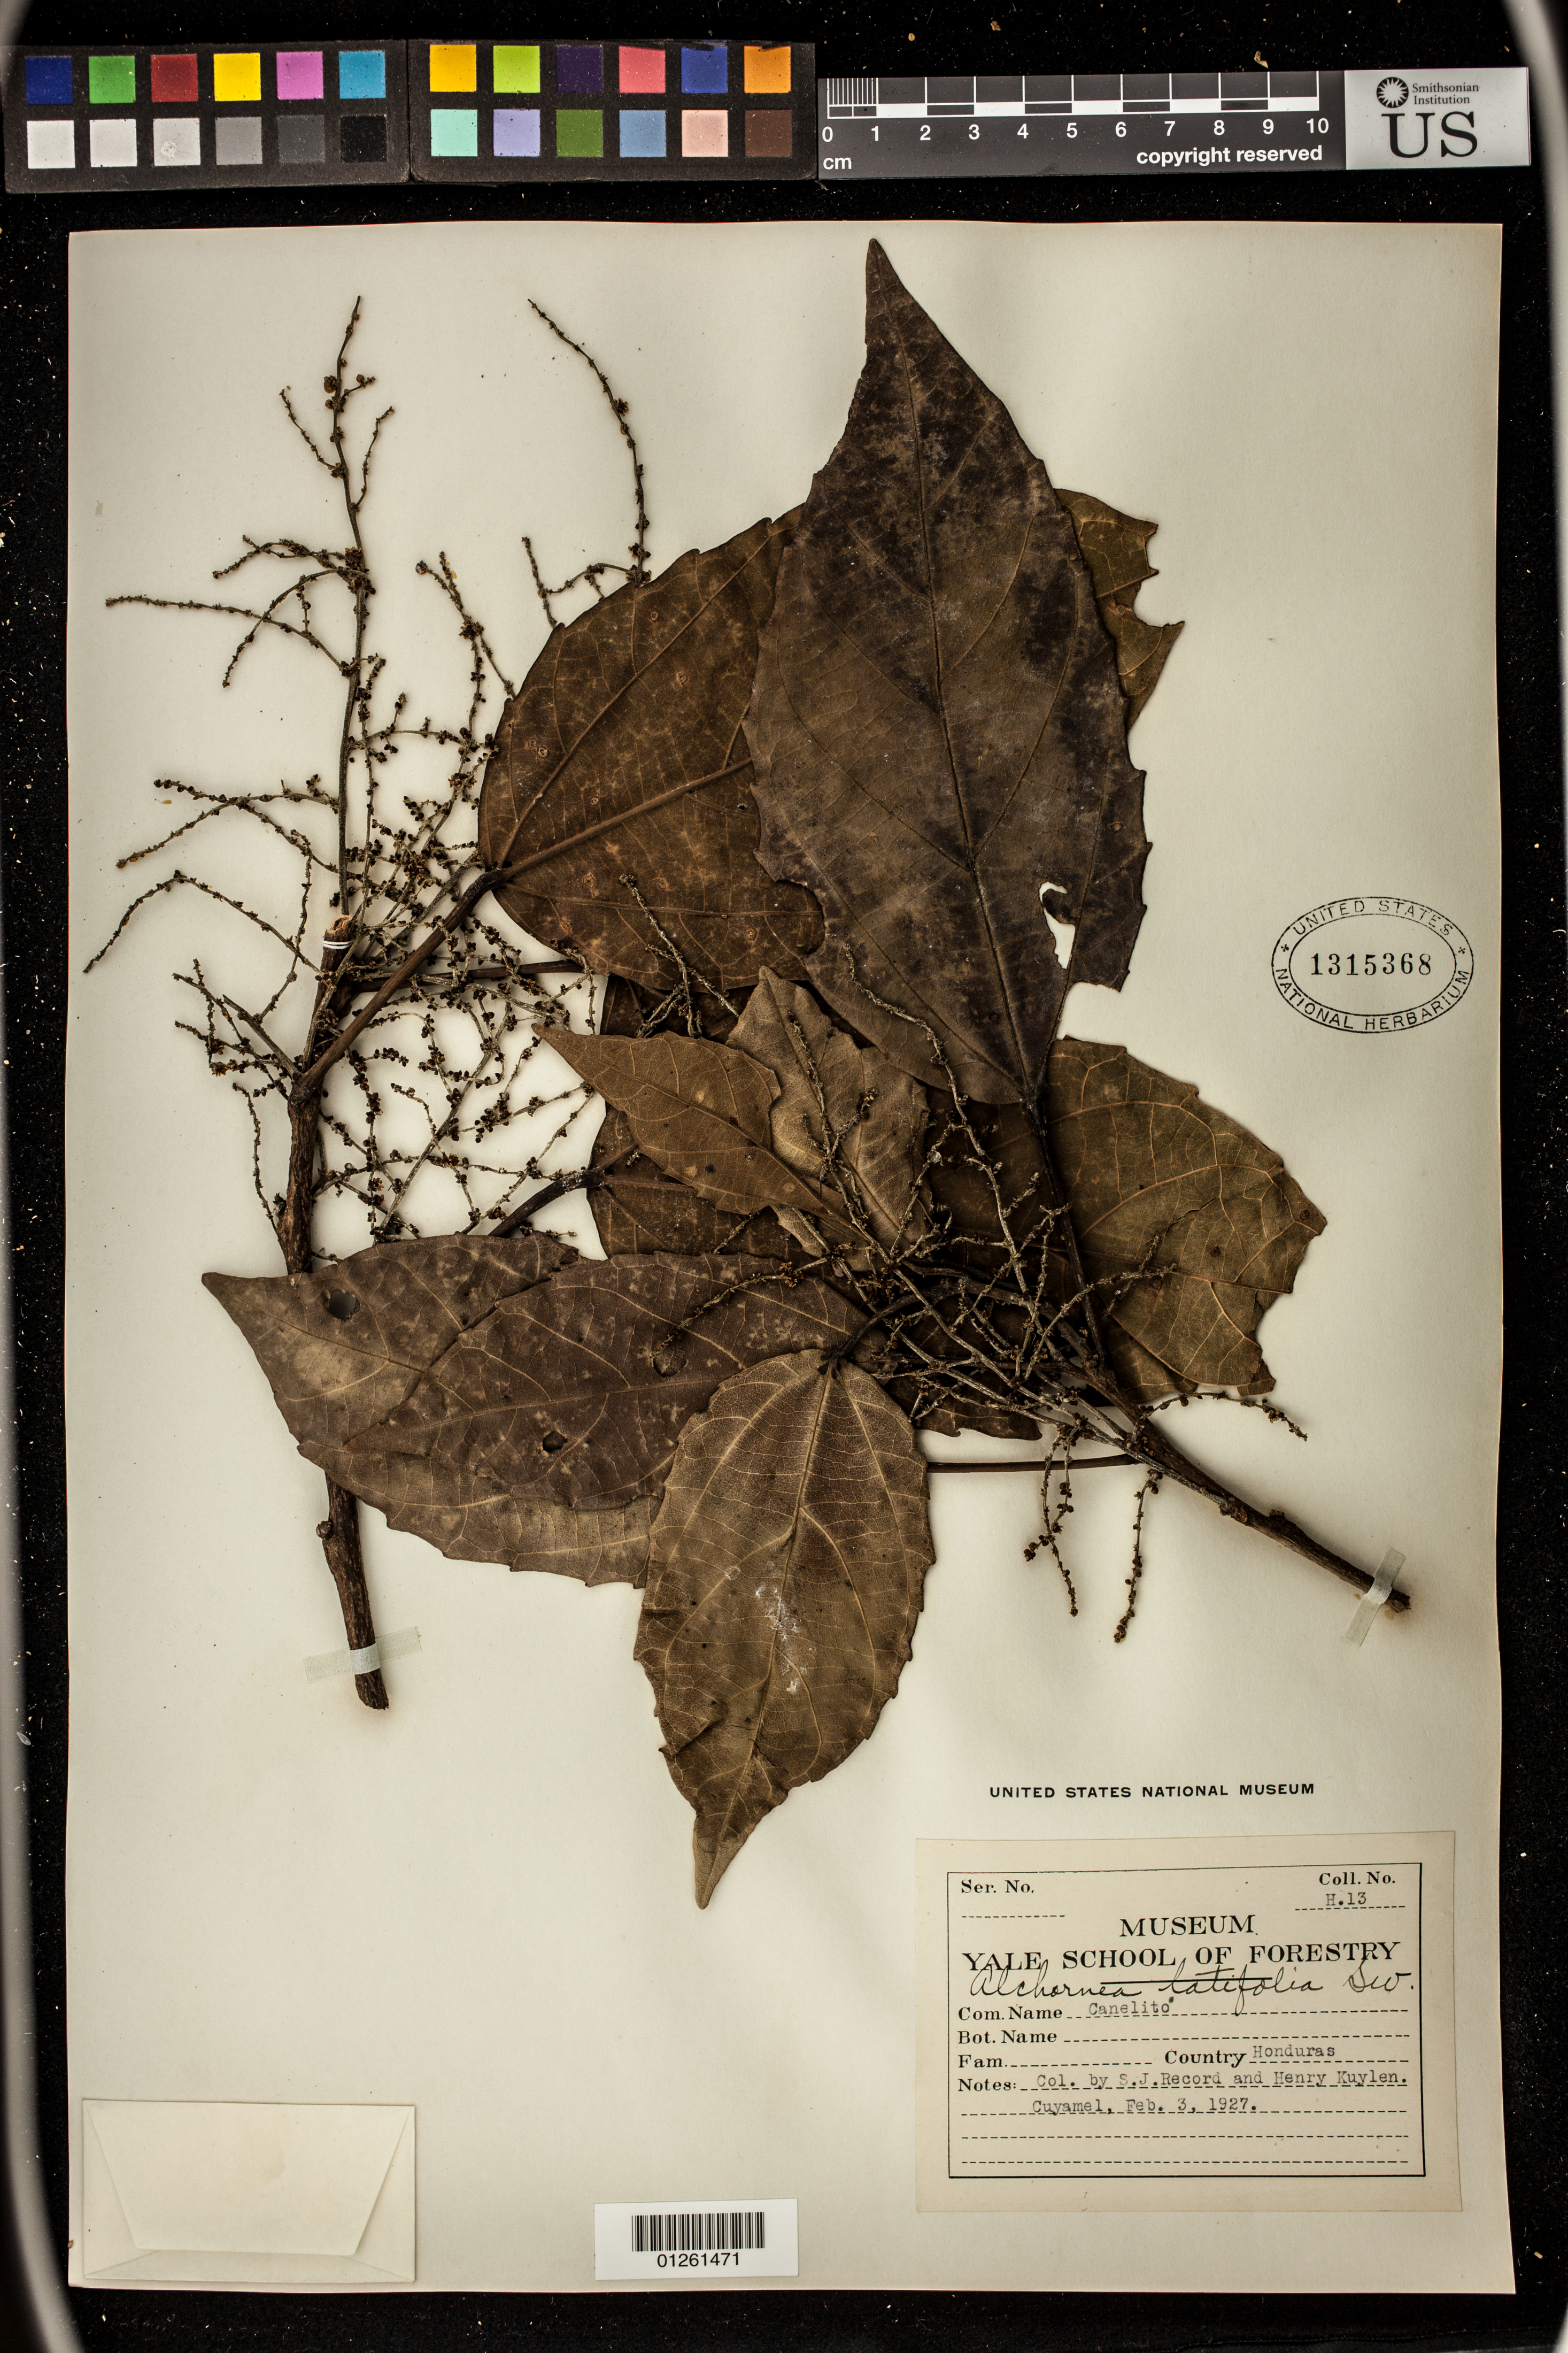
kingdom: Plantae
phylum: Tracheophyta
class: Magnoliopsida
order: Malpighiales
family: Euphorbiaceae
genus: Alchornea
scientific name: Alchornea latifolia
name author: Sw.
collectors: H. Kuylen & S. J. Record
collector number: H. 13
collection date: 1927-02-03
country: Honduras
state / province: Cortés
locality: Cuyamel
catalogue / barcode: US 1315368